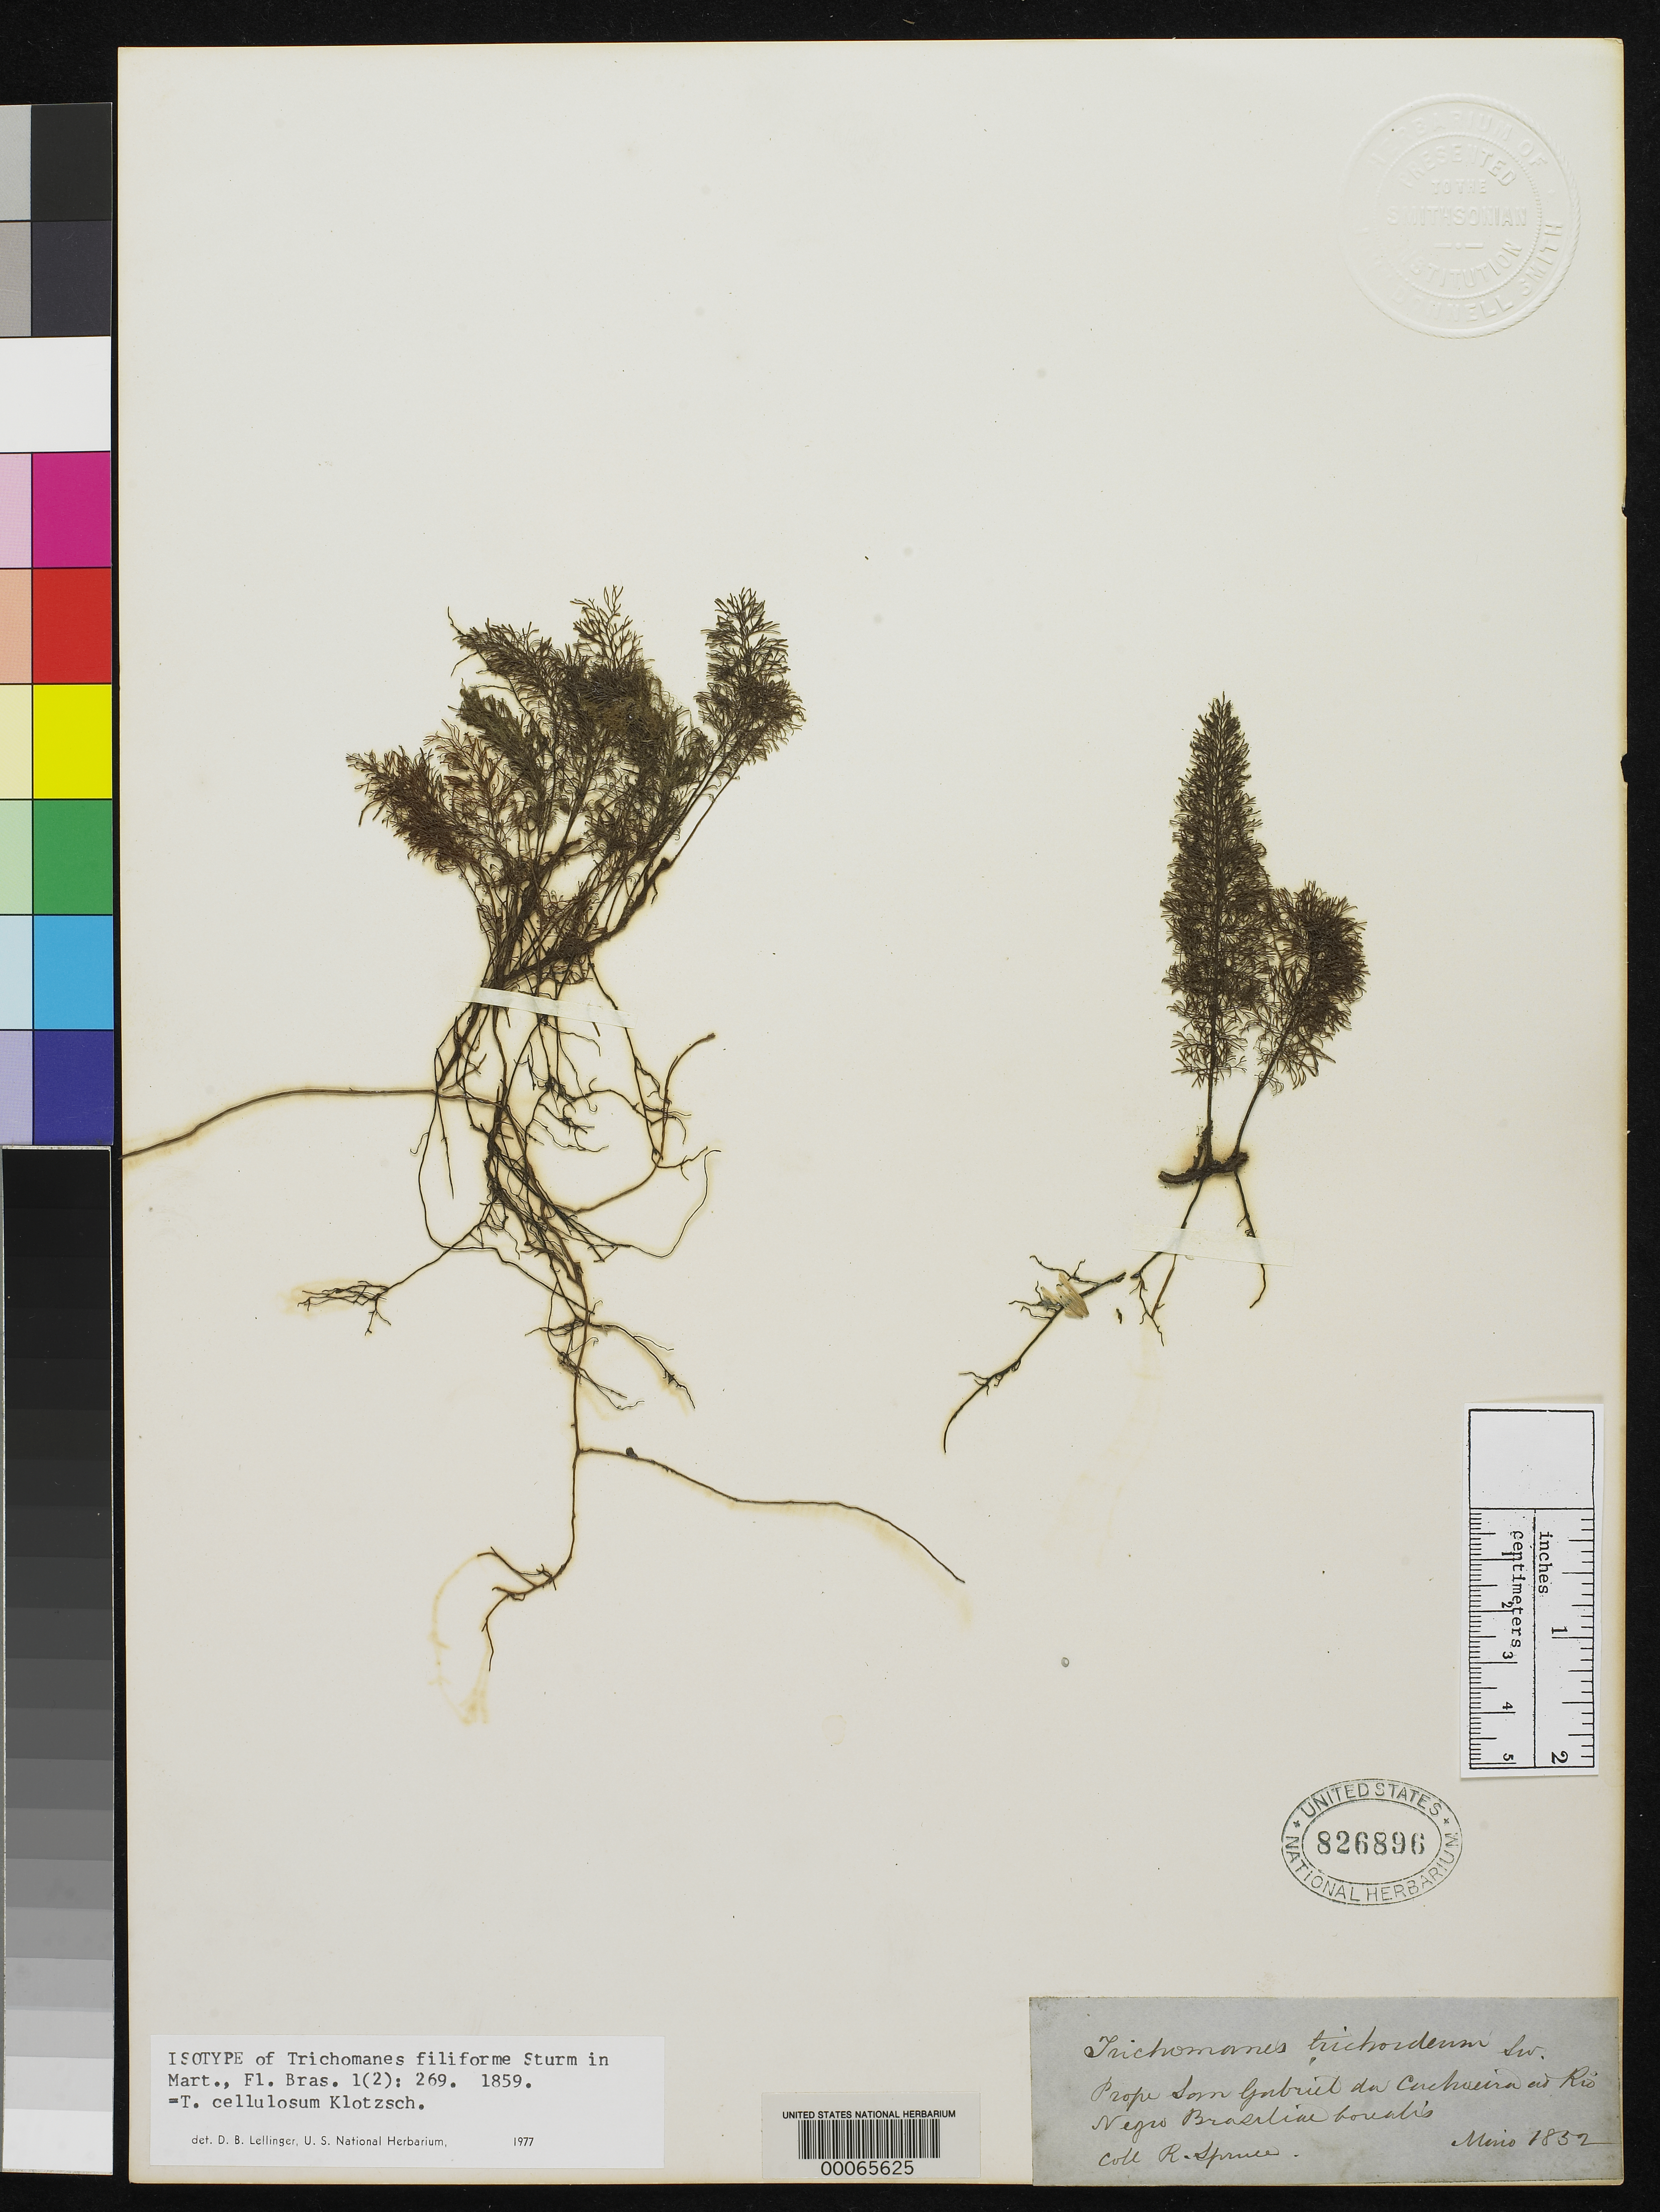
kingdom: Plantae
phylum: Tracheophyta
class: Polypodiopsida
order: Hymenophyllales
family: Hymenophyllaceae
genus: Trichomanes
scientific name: Trichomanes filiforme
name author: J.W. Sturm in Mart.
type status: Isotype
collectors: R. Spruce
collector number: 2278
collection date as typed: May 1852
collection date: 1852-05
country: Brazil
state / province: Amazonas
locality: Near Sao Gabriel de Cachoeira.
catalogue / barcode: US 826896